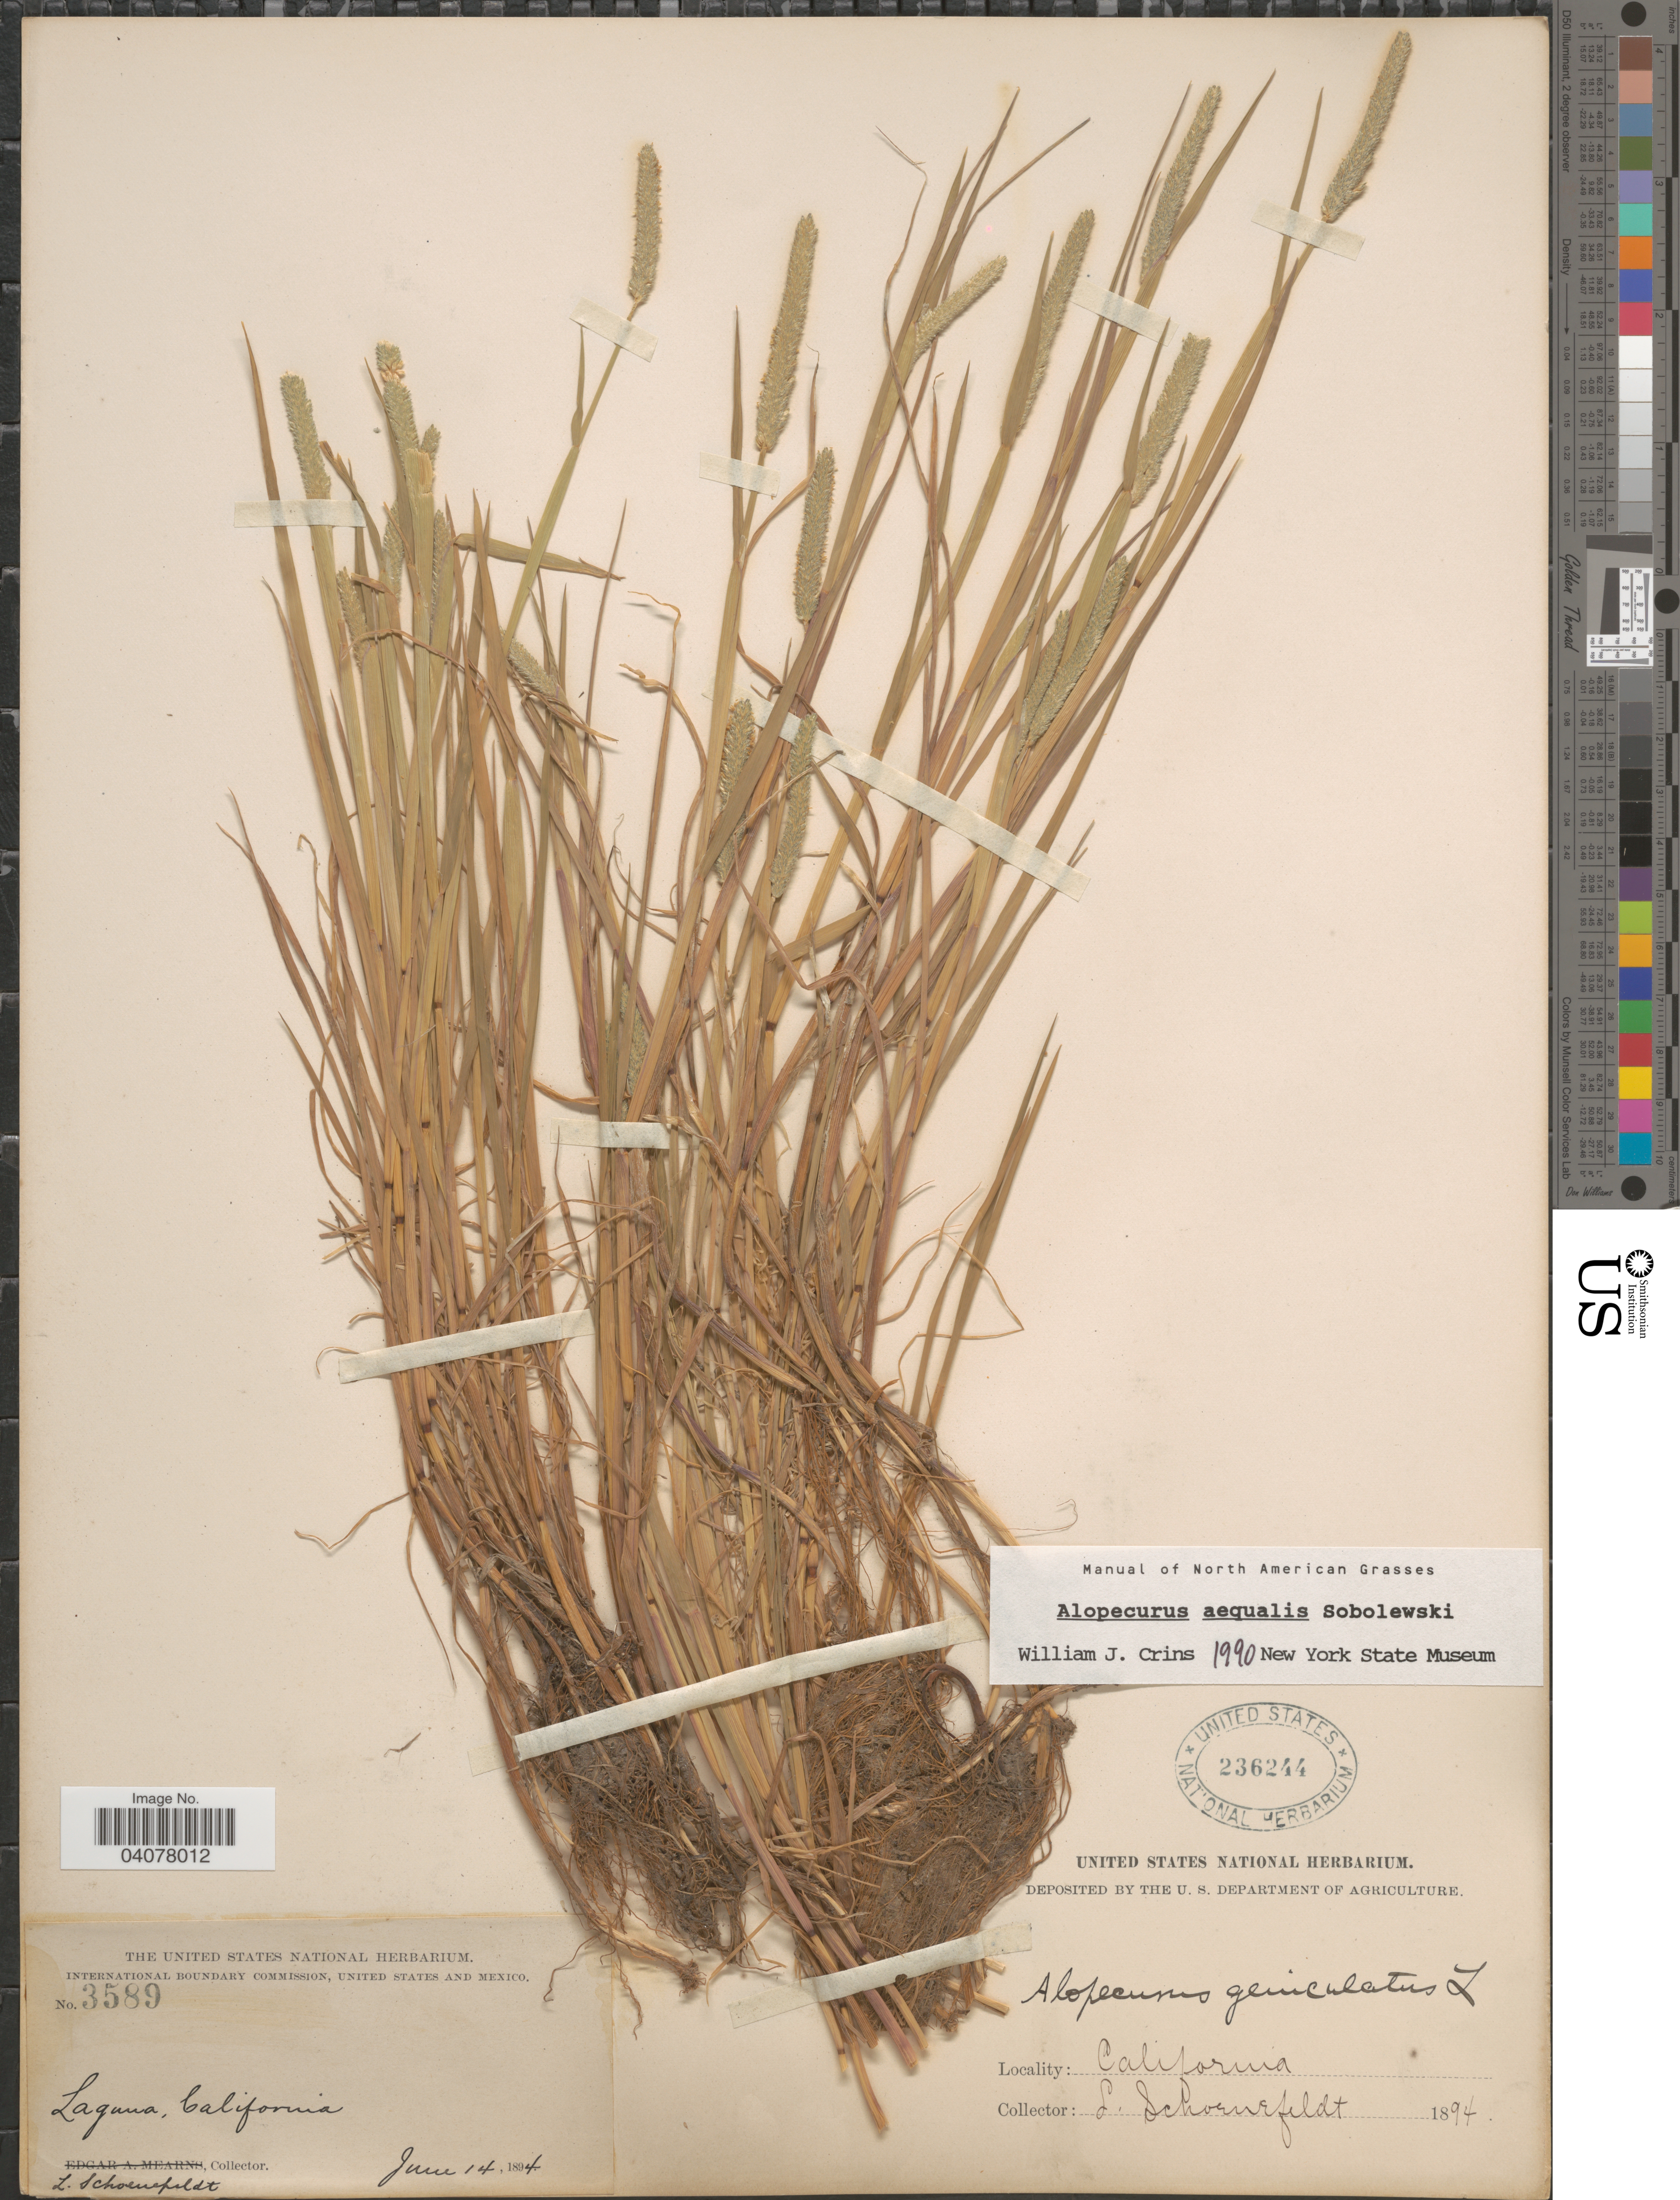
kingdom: Plantae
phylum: Tracheophyta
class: Liliopsida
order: Poales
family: Poaceae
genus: Alopecurus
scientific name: Alopecurus aequalis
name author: Sobol.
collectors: L. Schoenefeldt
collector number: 3589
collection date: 1894-06-14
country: United States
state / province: California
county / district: Orange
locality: Laguna.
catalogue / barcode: US 236244